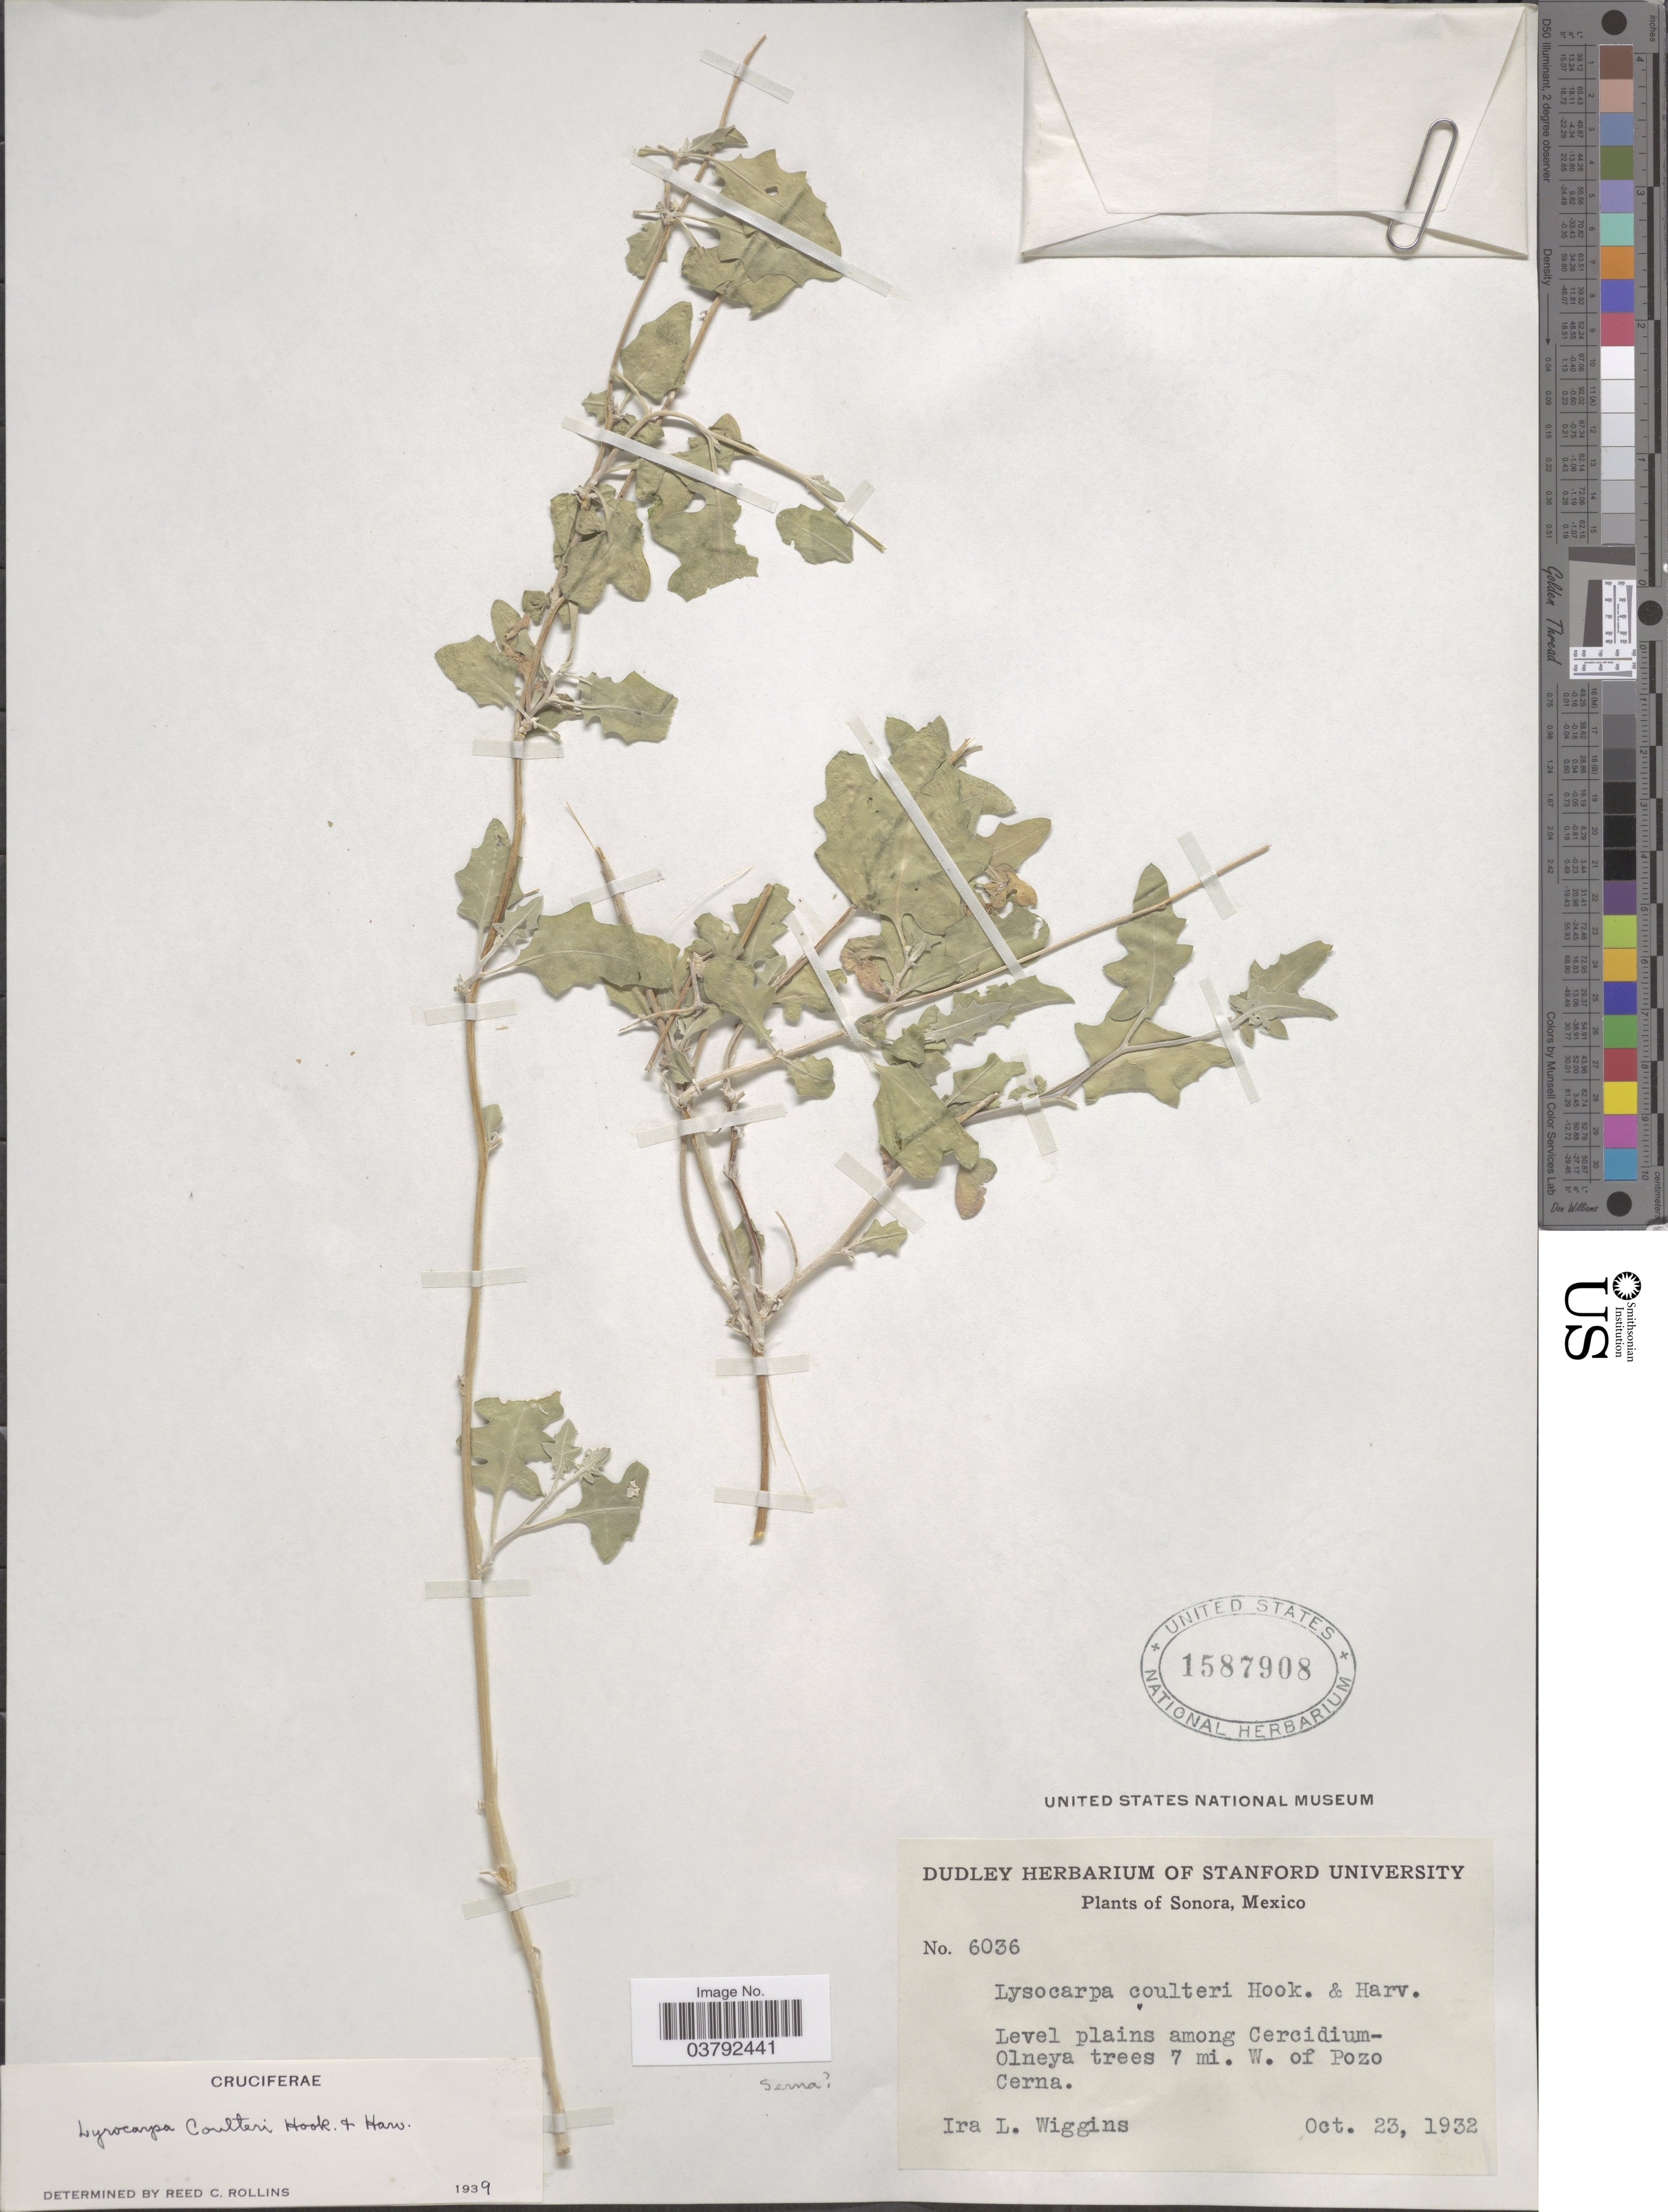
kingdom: Plantae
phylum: Tracheophyta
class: Magnoliopsida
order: Brassicales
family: Brassicaceae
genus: Lyrocarpa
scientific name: Lyrocarpa coulteri var. typica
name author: Rollins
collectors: I. L. Wiggins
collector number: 6036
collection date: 1932-10-23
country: Mexico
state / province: Sonora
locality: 7 mi. W. of Pozo Cerna. Serna [unsure placement]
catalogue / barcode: US 1587908